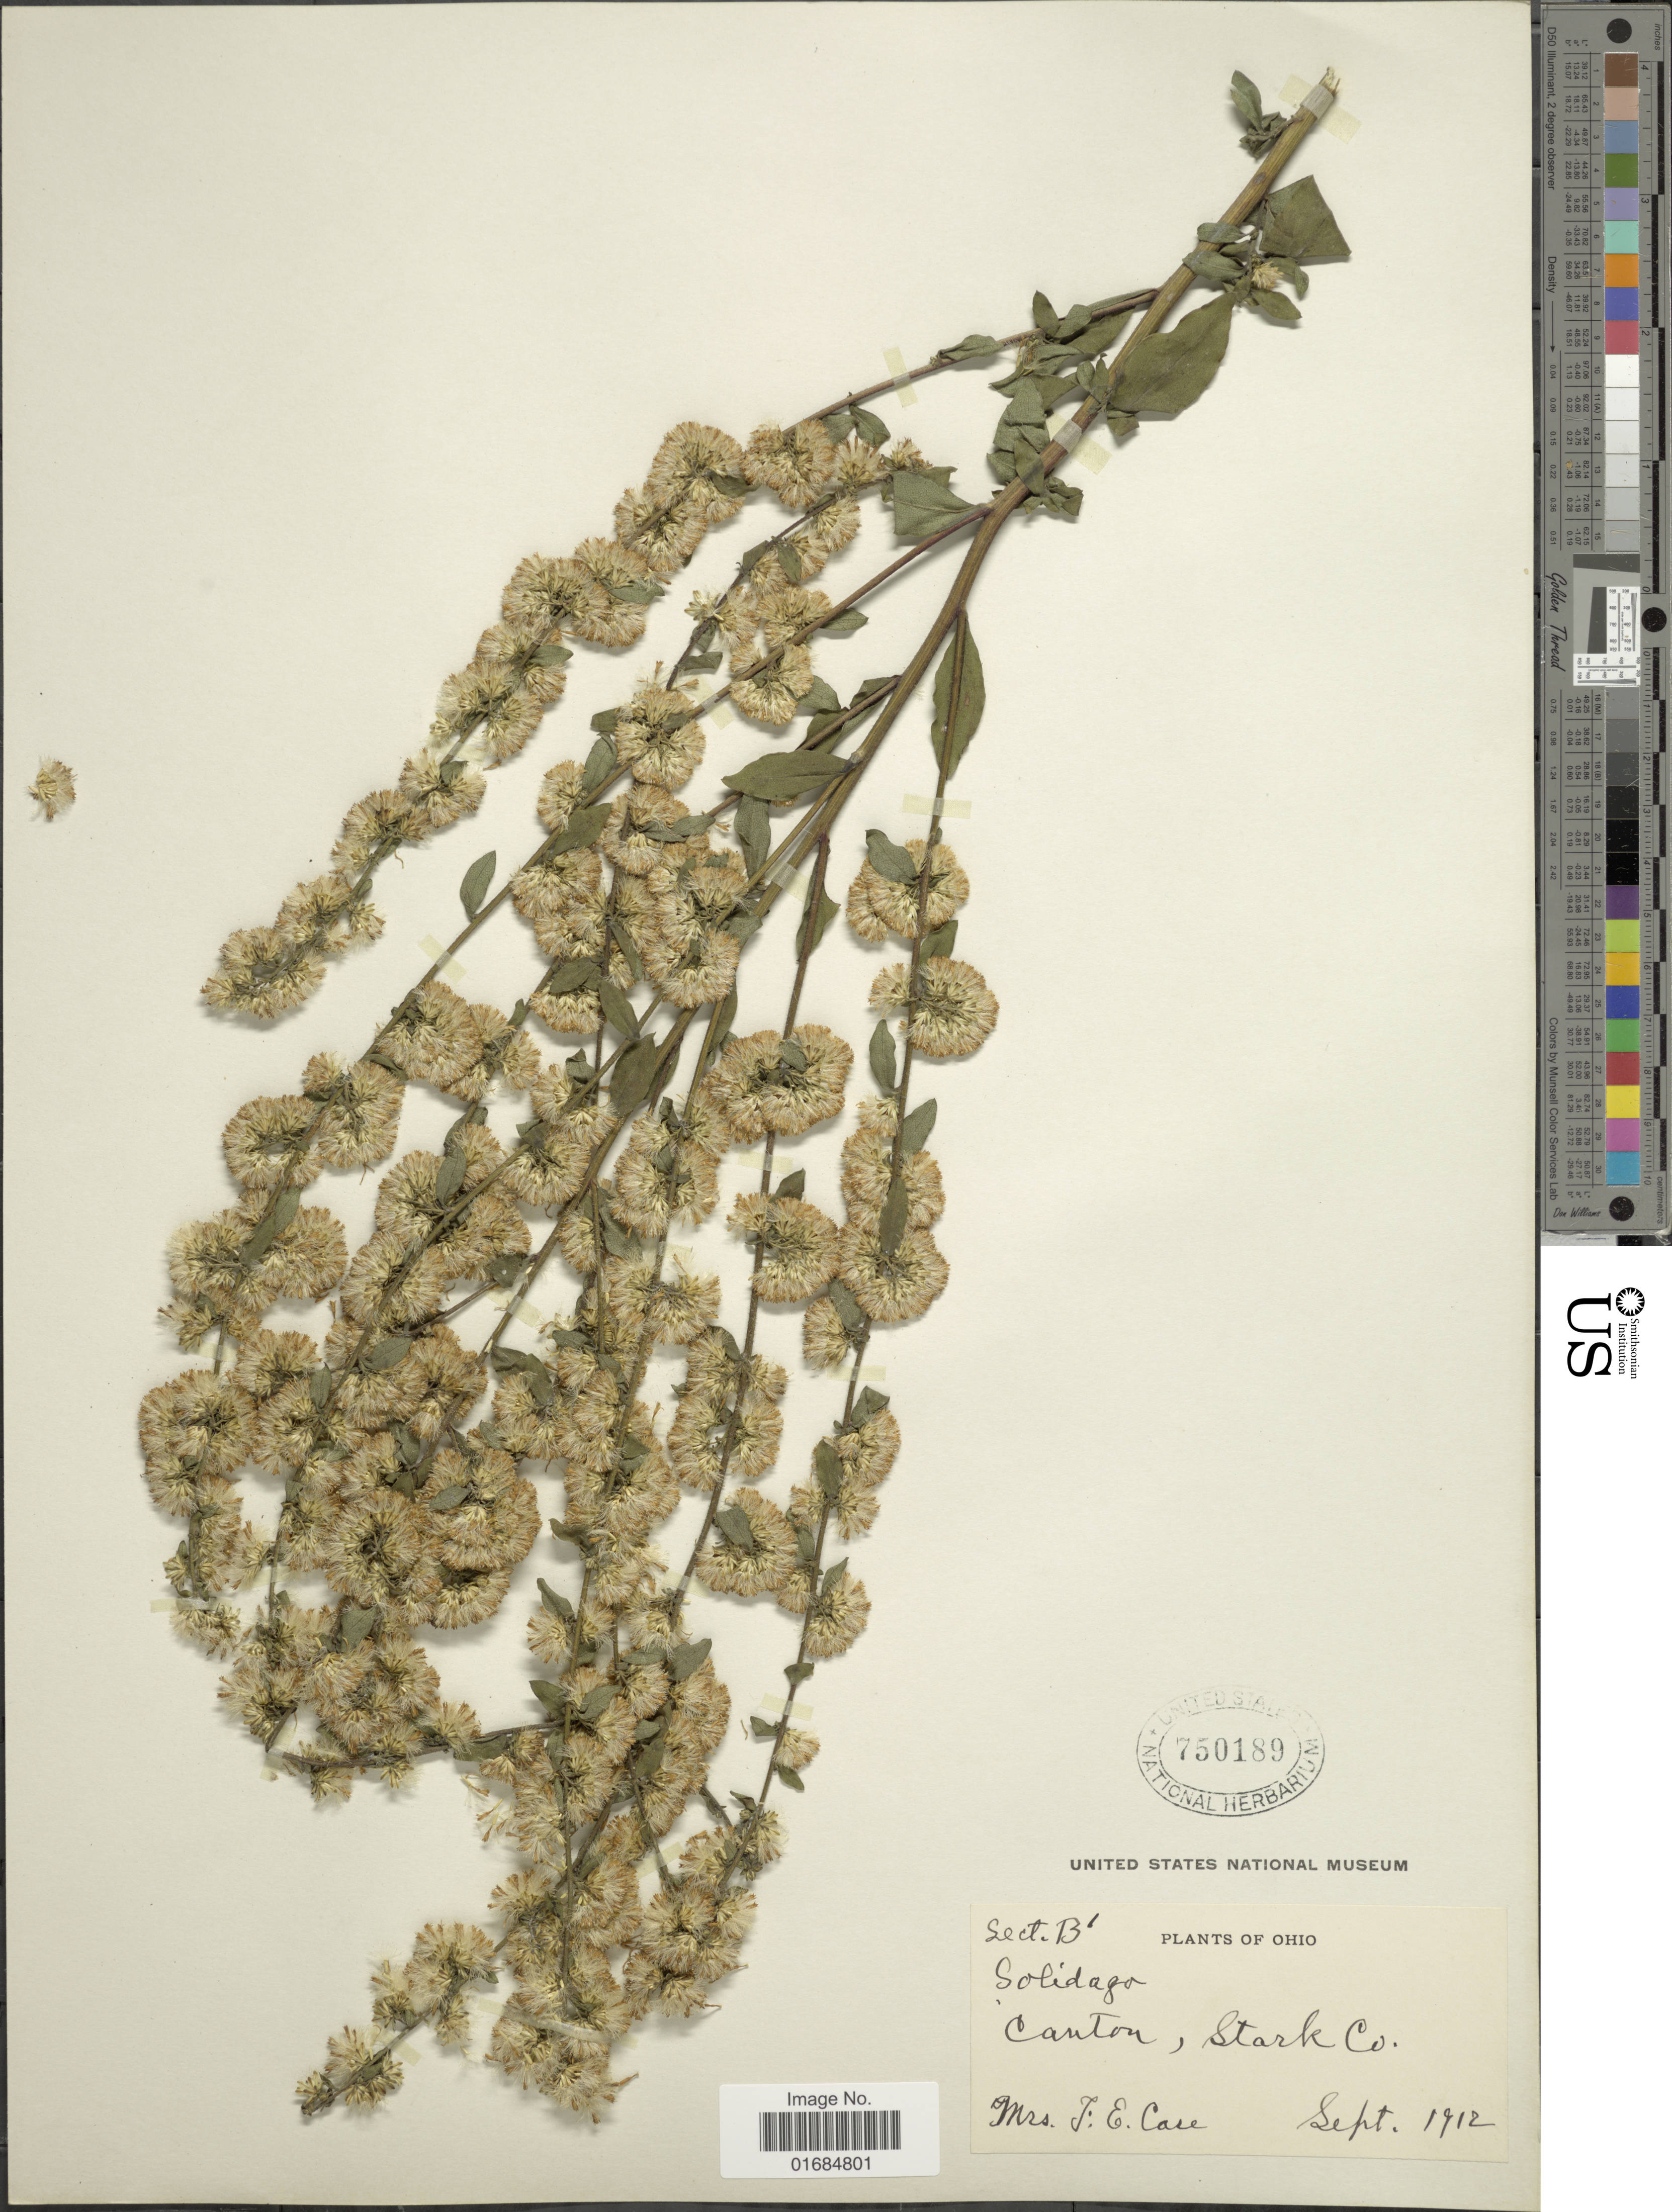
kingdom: Plantae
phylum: Tracheophyta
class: Magnoliopsida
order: Asterales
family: Asteraceae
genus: Solidago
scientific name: Solidago bicolor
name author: L.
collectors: J. Case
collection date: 1912-09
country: United States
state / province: Ohio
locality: Canton, Stark Co.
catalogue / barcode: US 750189